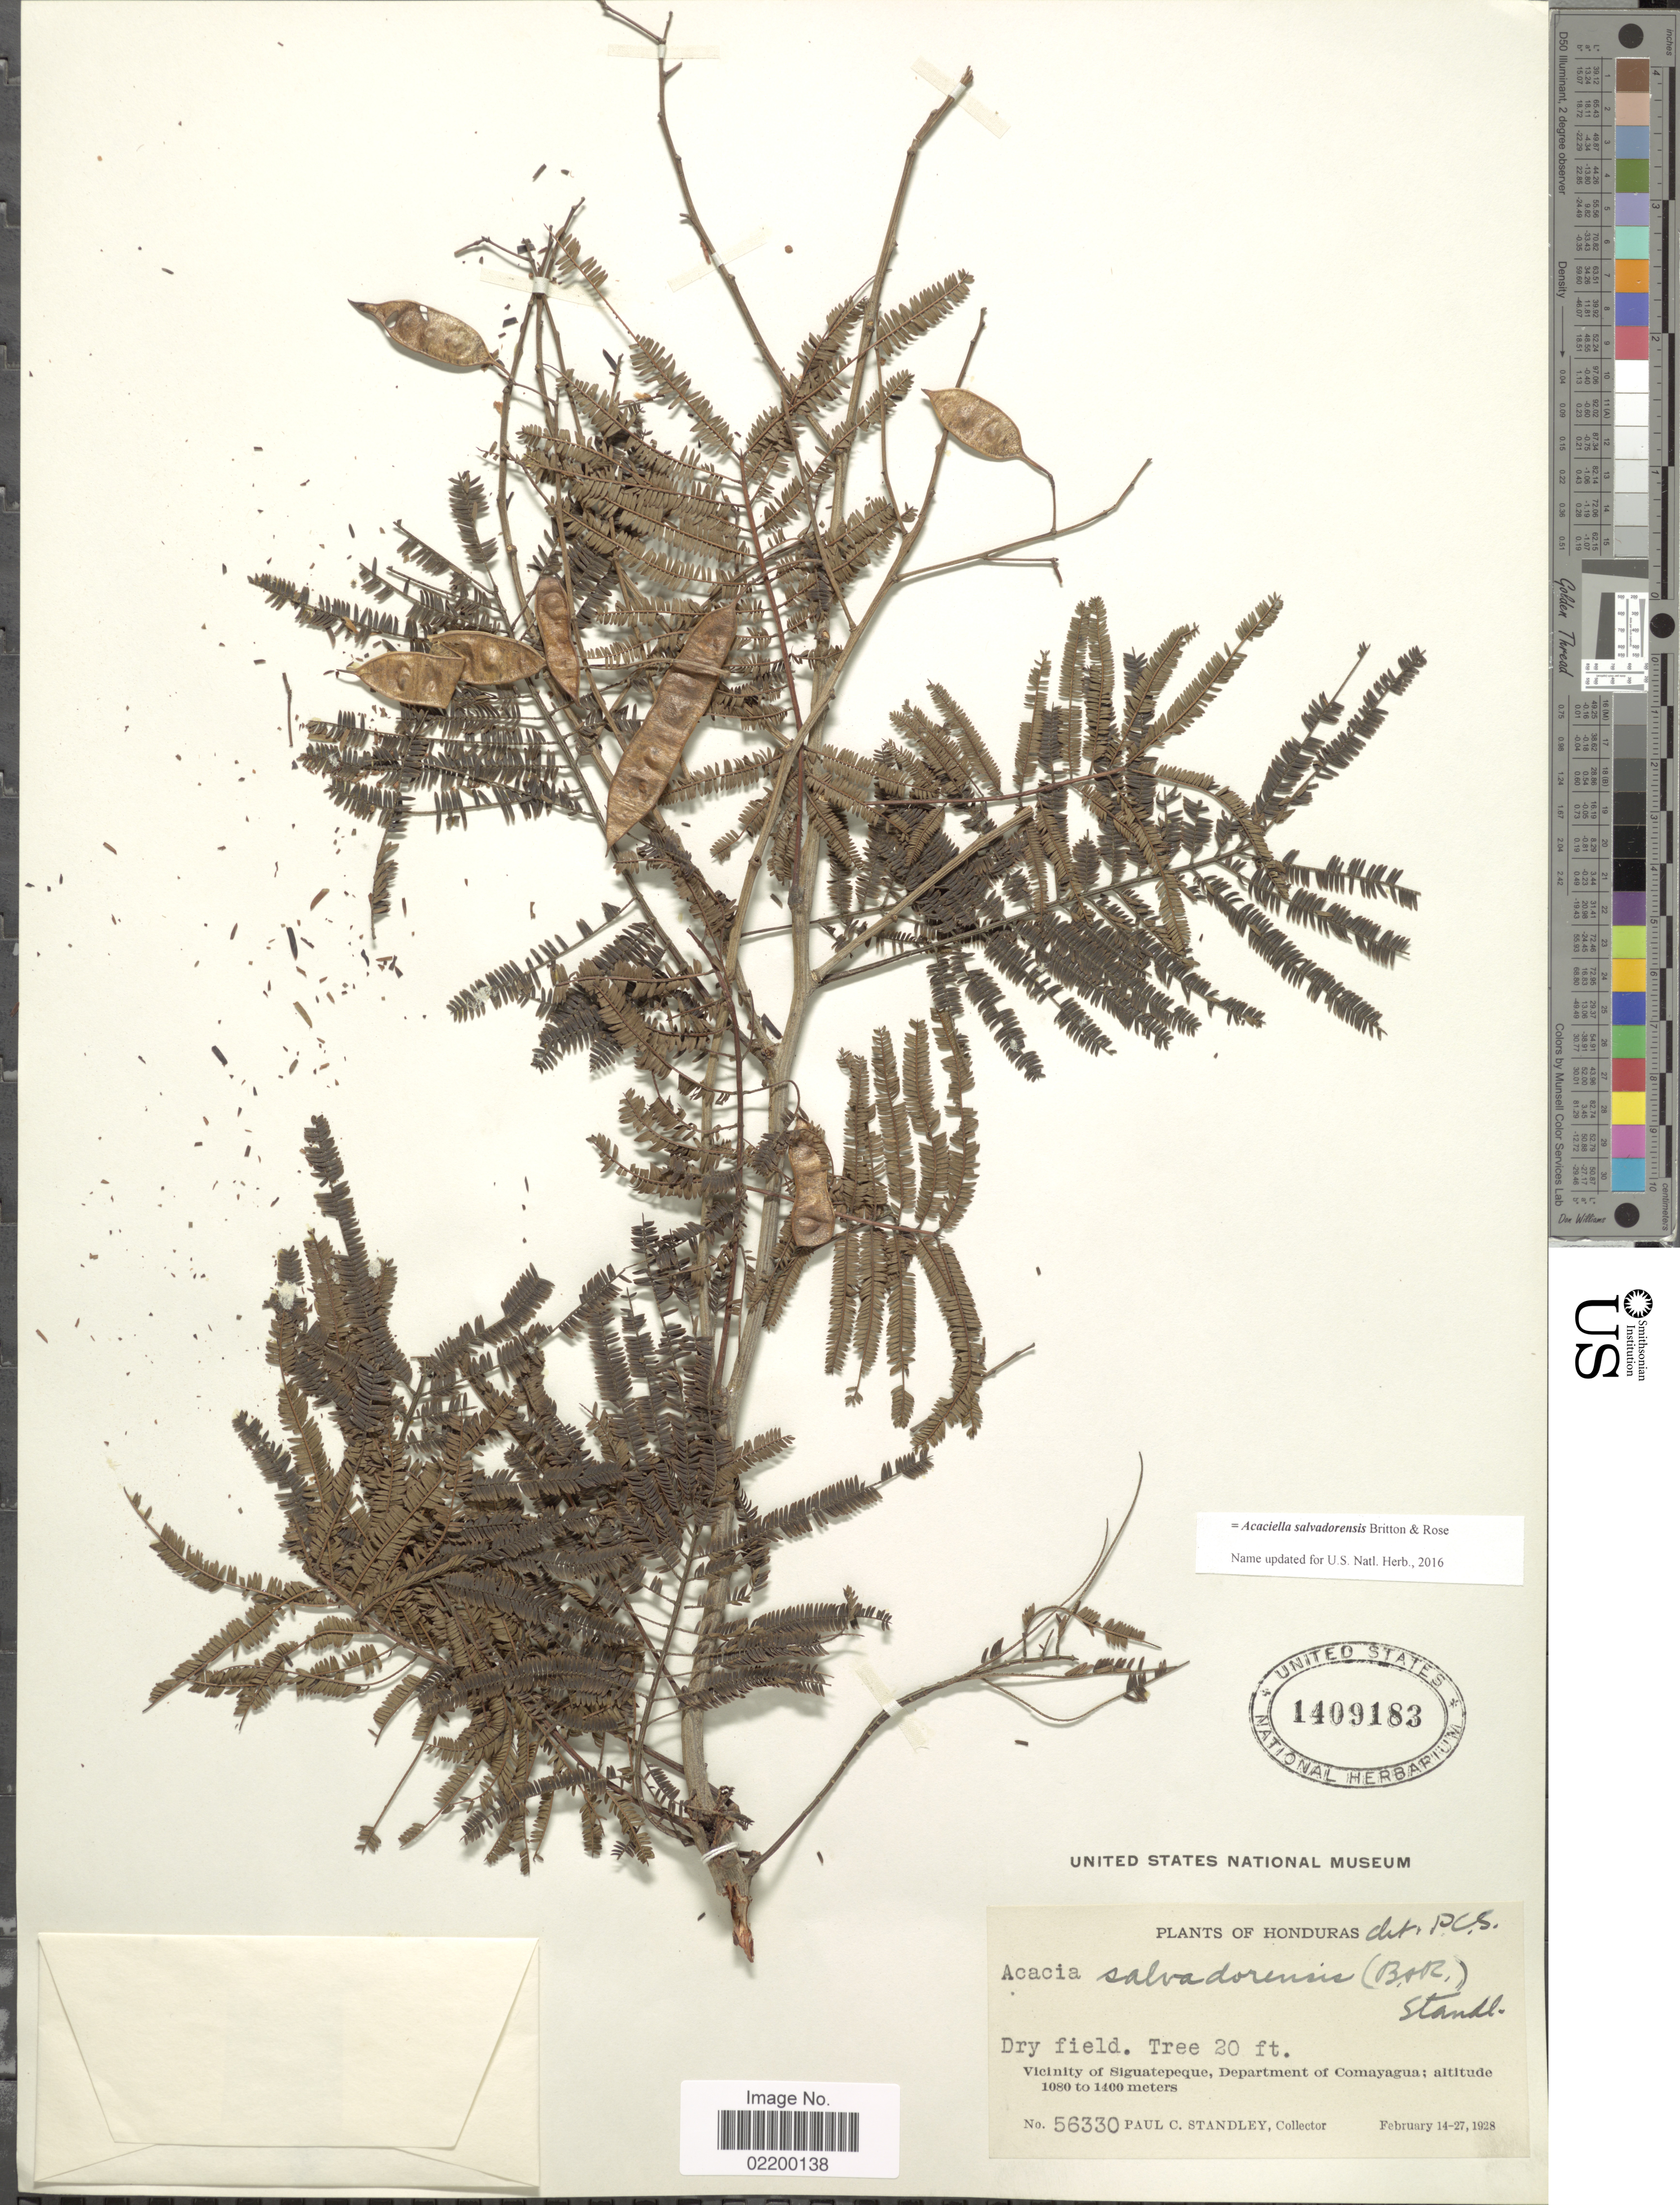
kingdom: Plantae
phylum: Tracheophyta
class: Magnoliopsida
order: Fabales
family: Fabaceae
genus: Acaciella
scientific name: Acaciella salvadorensis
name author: Britton & Rose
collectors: P. C. Standley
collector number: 56330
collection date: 1928-02-14/1928-02-27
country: Honduras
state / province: Comayagua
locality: Vicinity of Siguatepeque. Department of Comayague.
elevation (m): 1080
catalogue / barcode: US 1409183